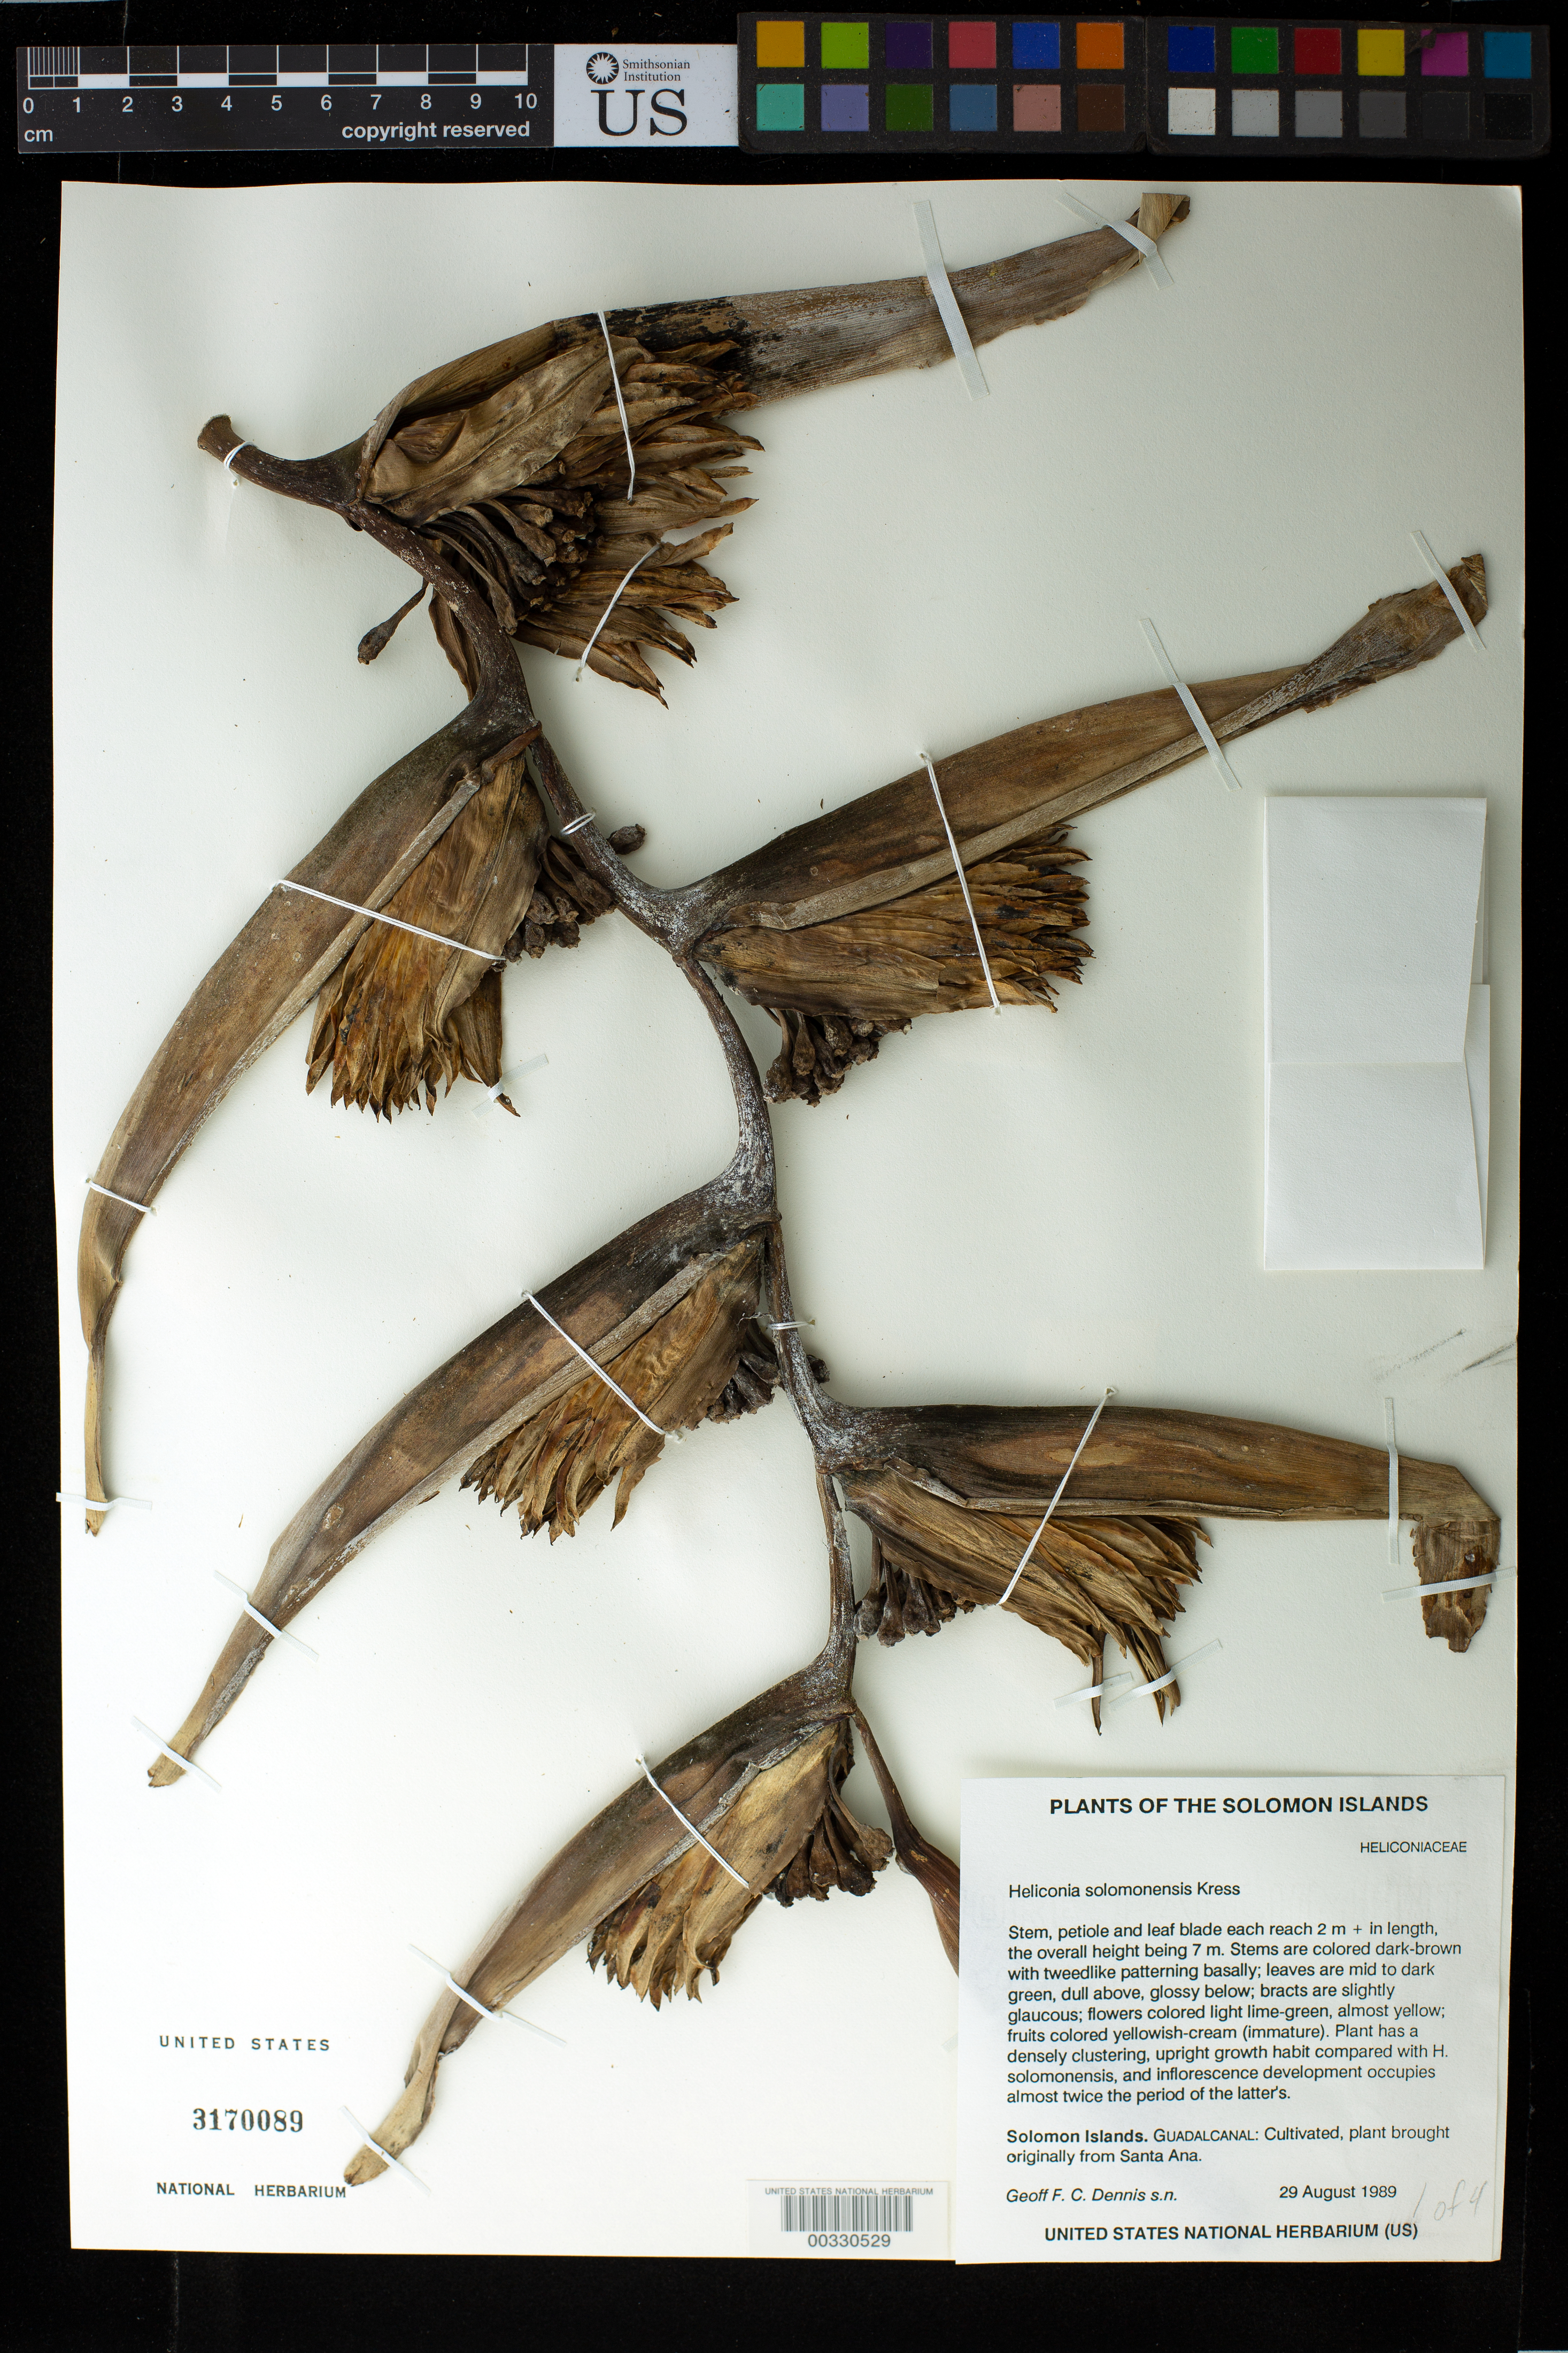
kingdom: Plantae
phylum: Tracheophyta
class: Liliopsida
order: Zingiberales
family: Heliconiaceae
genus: Heliconia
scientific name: Heliconia solomonensis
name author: W.J. Kress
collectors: G. Dennis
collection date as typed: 29 Aug 1989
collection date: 1989-08-29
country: Solomon Islands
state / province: Guadalcanal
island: Guadalcanal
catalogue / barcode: US 3170089